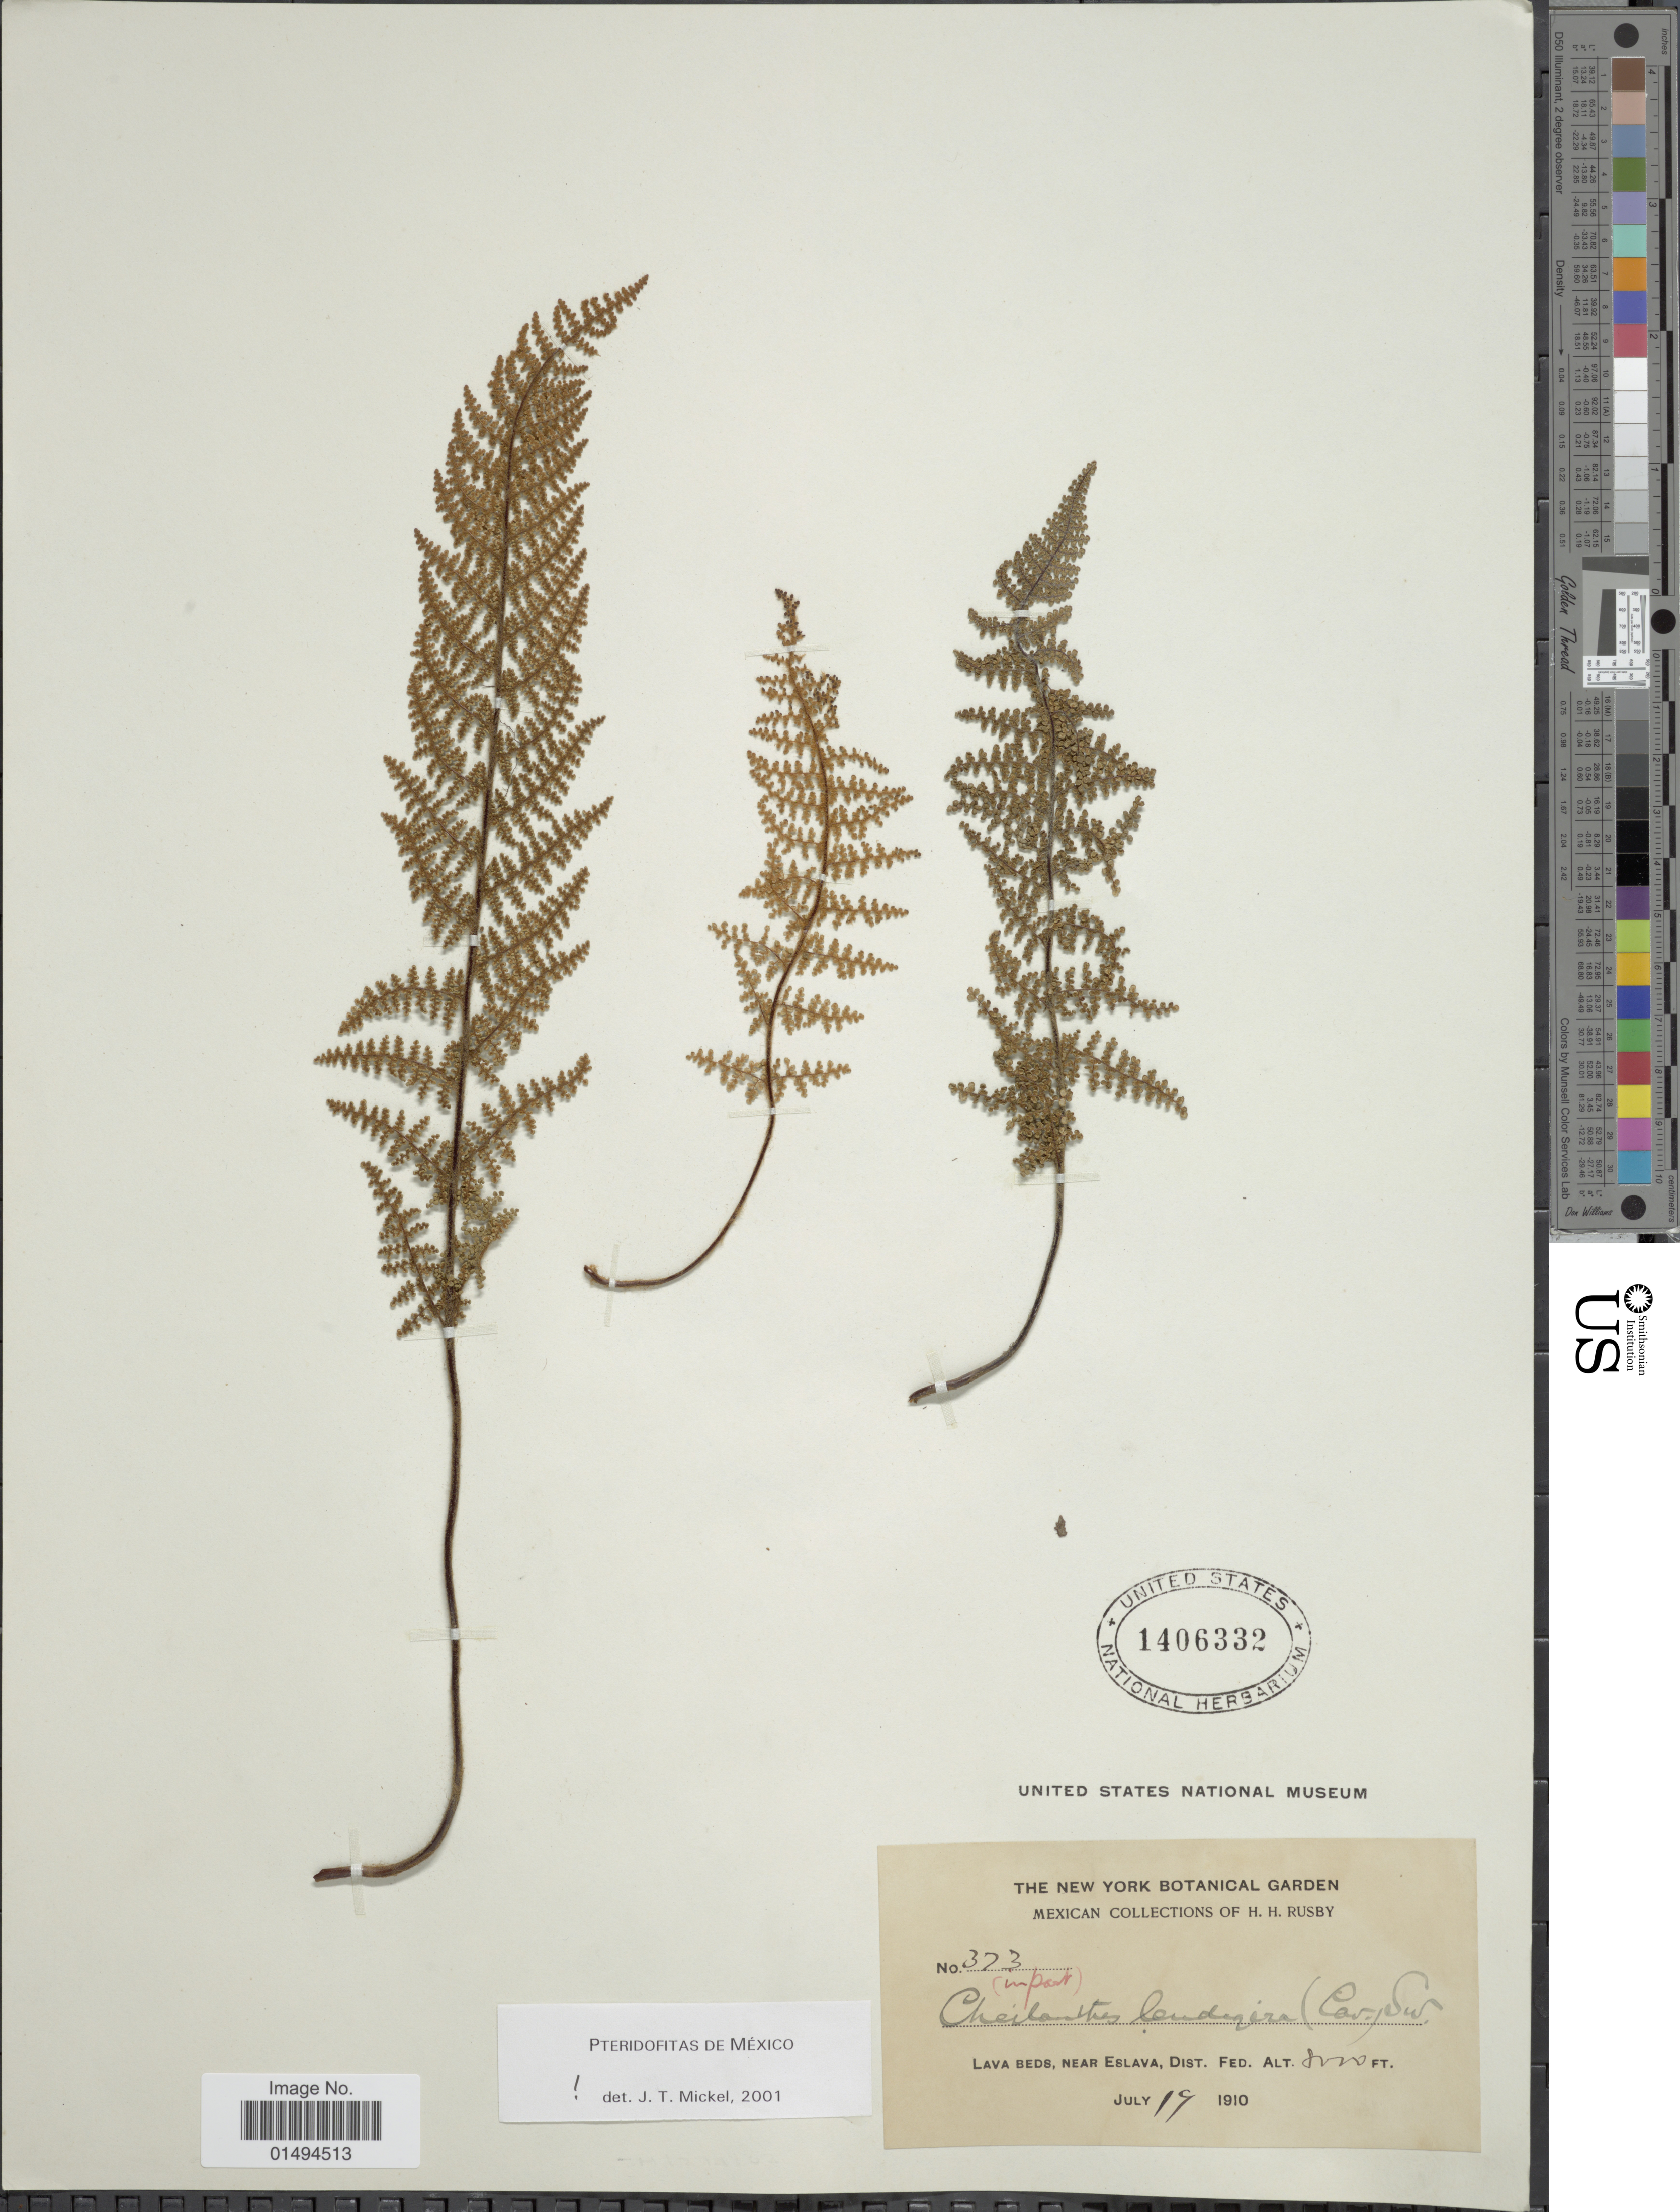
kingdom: Plantae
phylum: Tracheophyta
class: Polypodiopsida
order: Polypodiales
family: Pteridaceae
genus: Myriopteris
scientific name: Myriopteris lendigera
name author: (Cav.) J. Sm.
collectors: H. H. Rusby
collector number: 323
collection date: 1910-07-19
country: Mexico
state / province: Distrito Federal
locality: Lava beds, near Eslava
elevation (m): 2438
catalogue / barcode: US 1406332